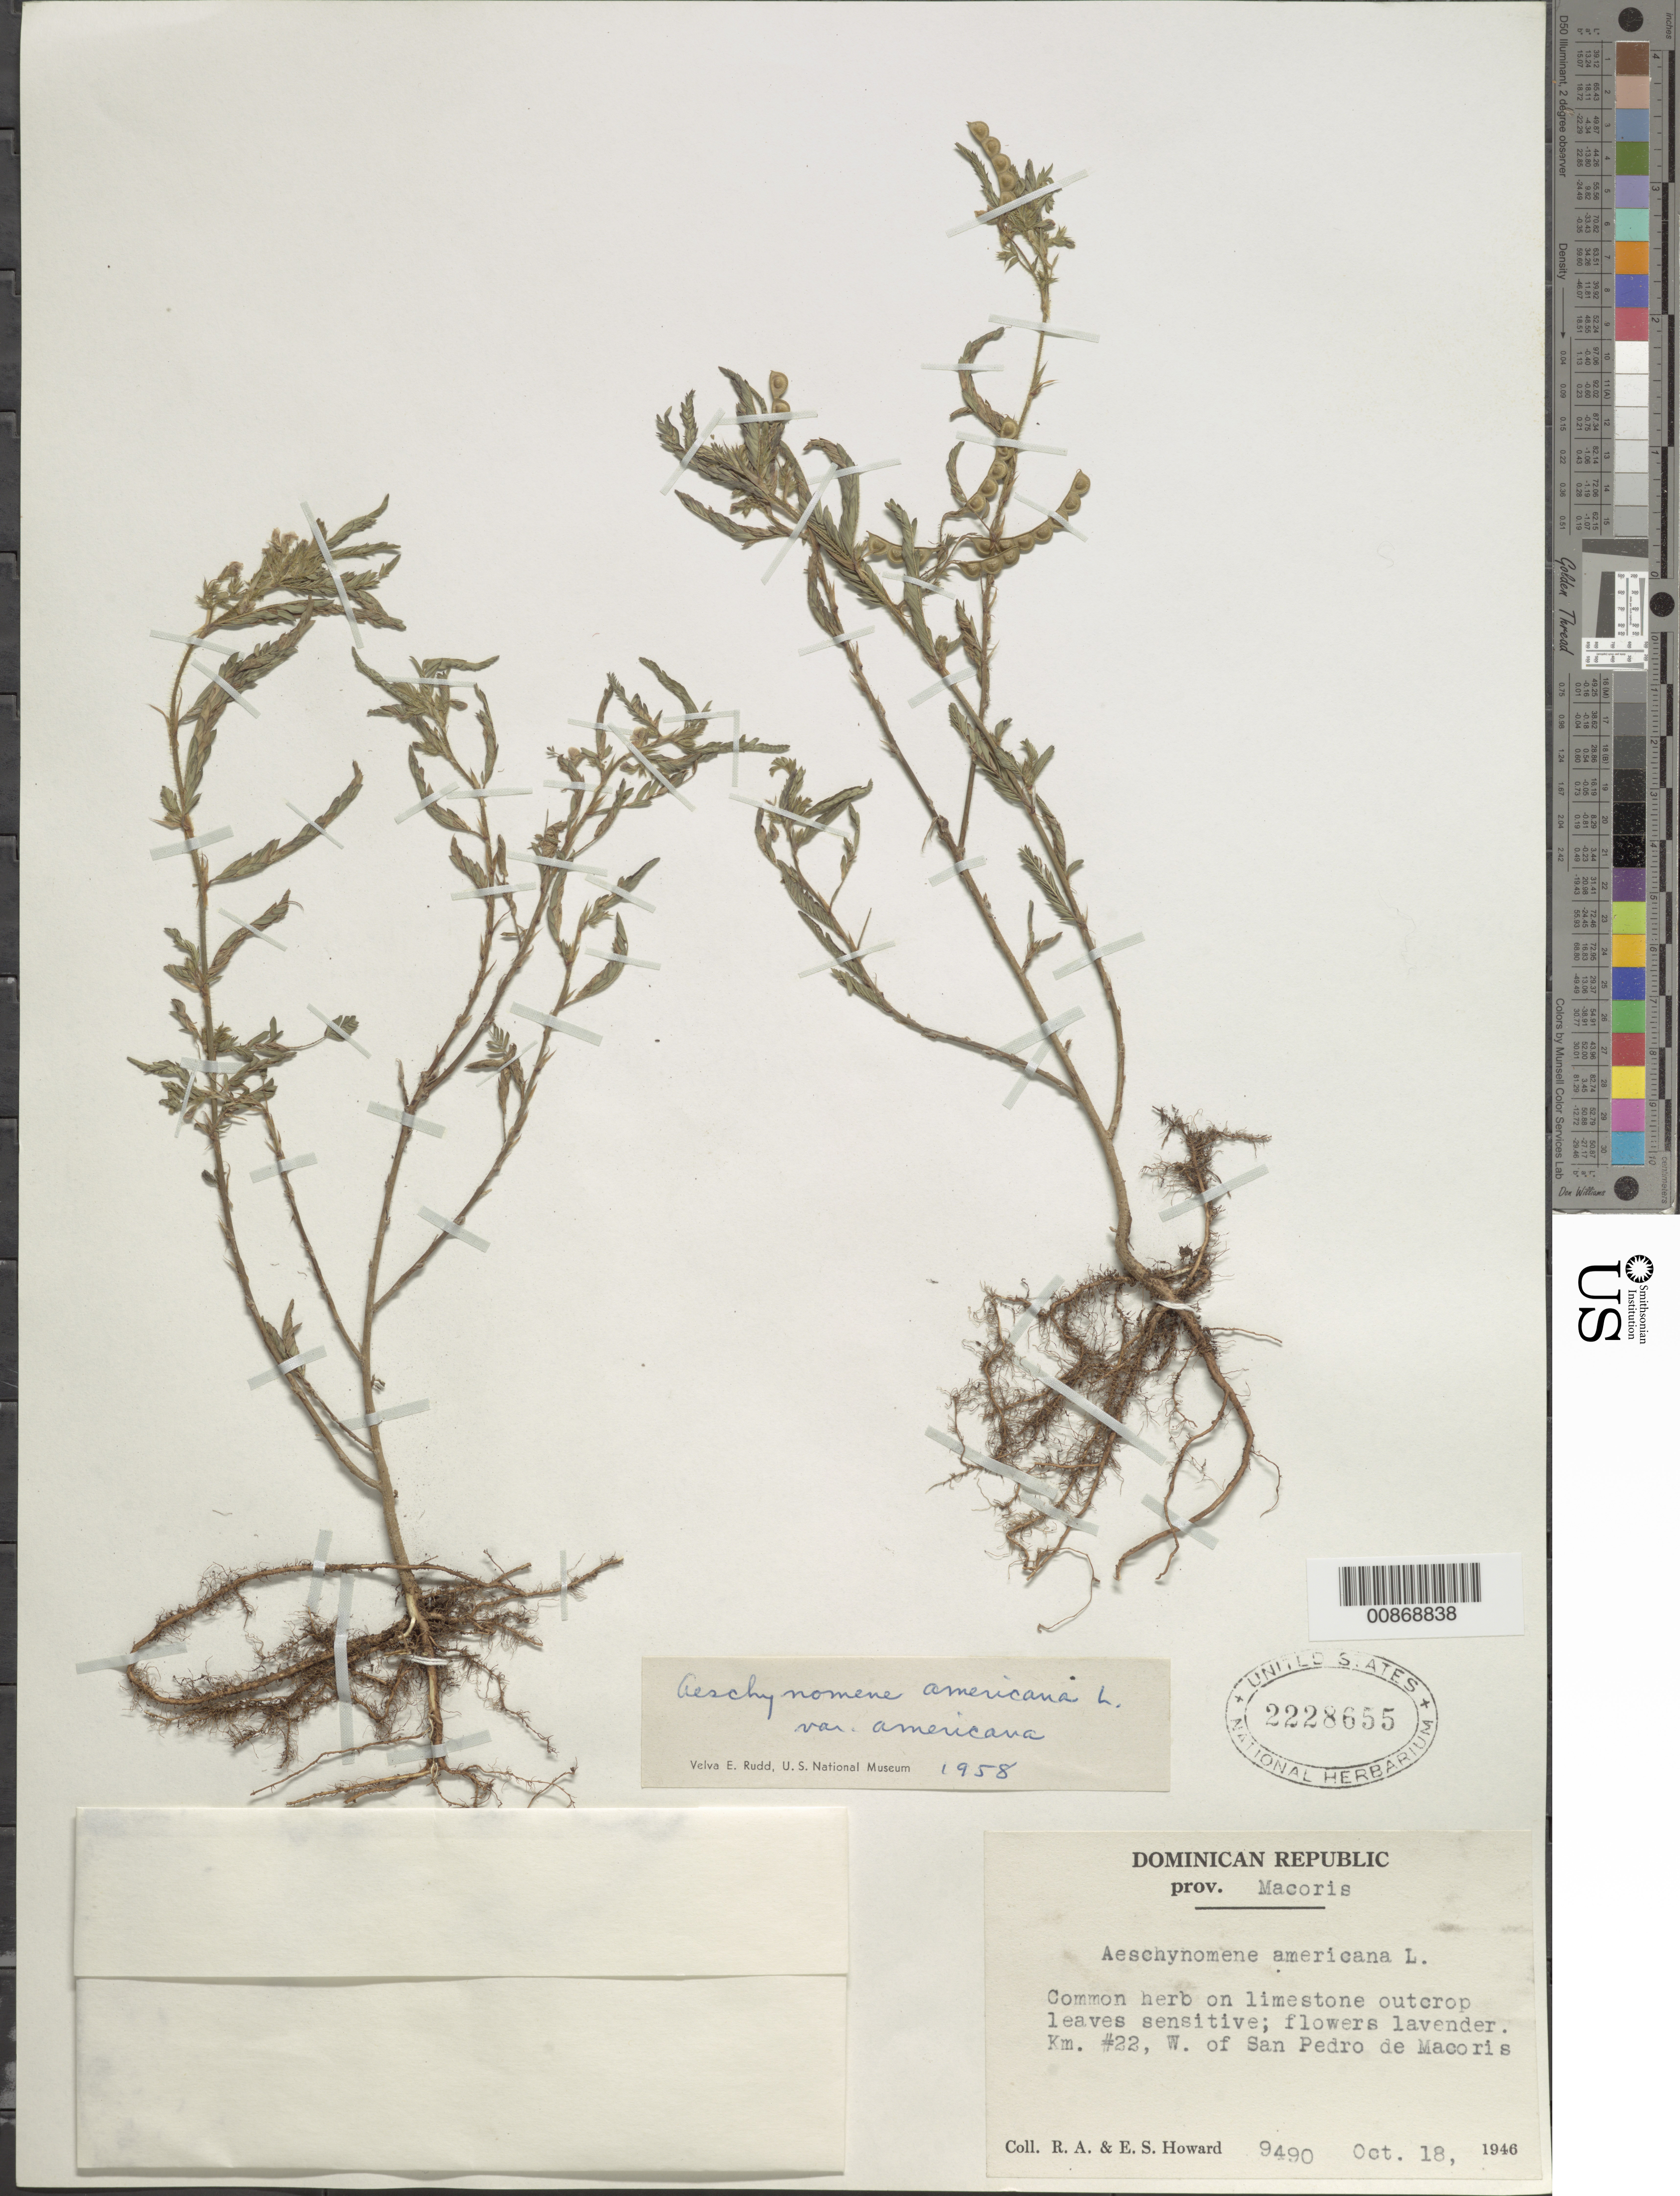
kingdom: Plantae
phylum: Tracheophyta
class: Magnoliopsida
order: Fabales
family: Fabaceae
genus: Aeschynomene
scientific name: Aeschynomene americana var. americana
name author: L.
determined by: Rudd, V. E.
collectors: R. A. Howard & E. S. Howard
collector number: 9490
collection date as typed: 18 Oct 1946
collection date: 1946-10-18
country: Dominican Republic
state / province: San Pedro de Macoris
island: Hispaniola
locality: Km. #22, W of San Pedro de Macoris.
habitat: On limestone outcrop.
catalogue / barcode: US 2228655